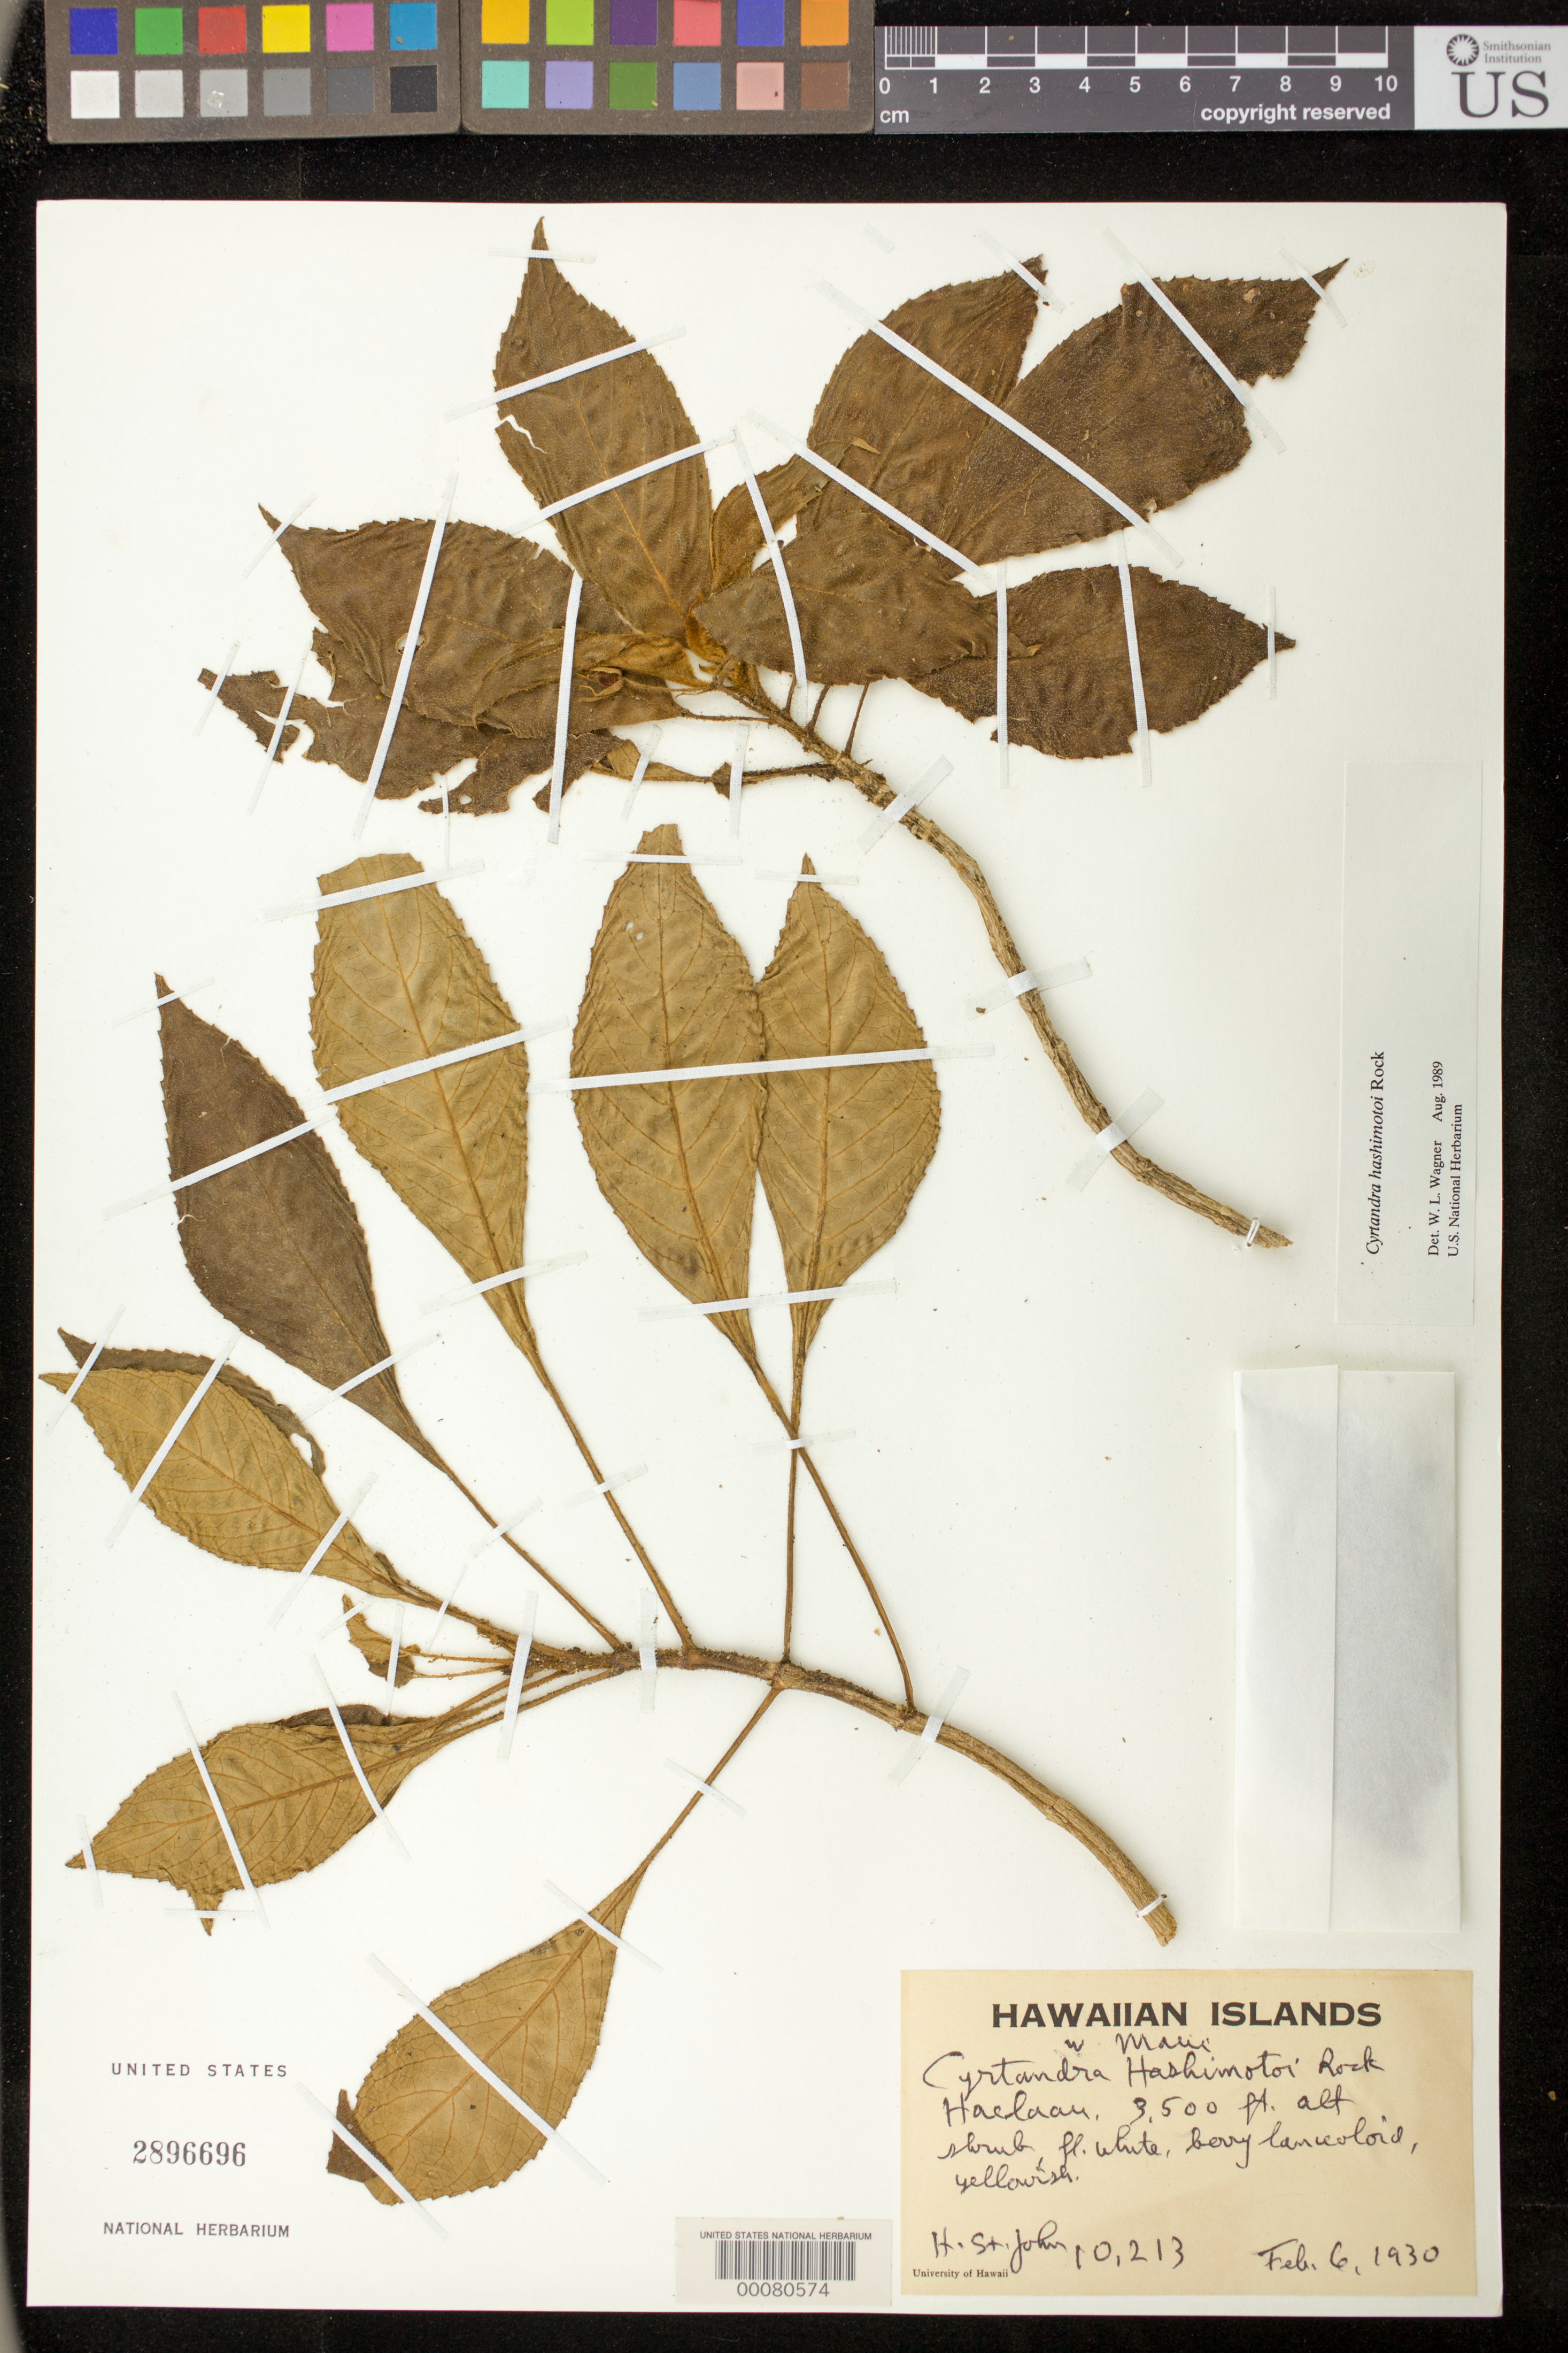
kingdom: Plantae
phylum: Tracheophyta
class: Magnoliopsida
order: Lamiales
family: Gesneriaceae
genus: Cyrtandra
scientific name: Cyrtandra hashimotoi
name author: Rock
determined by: Wagner, W. L., (BOT), Smithsonian Institution - National Museum of Natural History (UNITED STATES)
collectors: H. St. John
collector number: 10213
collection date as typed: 06 Feb 1930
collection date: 1930-02-06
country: United States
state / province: Hawaii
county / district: Maui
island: Maui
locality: Haeluau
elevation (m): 1067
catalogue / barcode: US 2896696